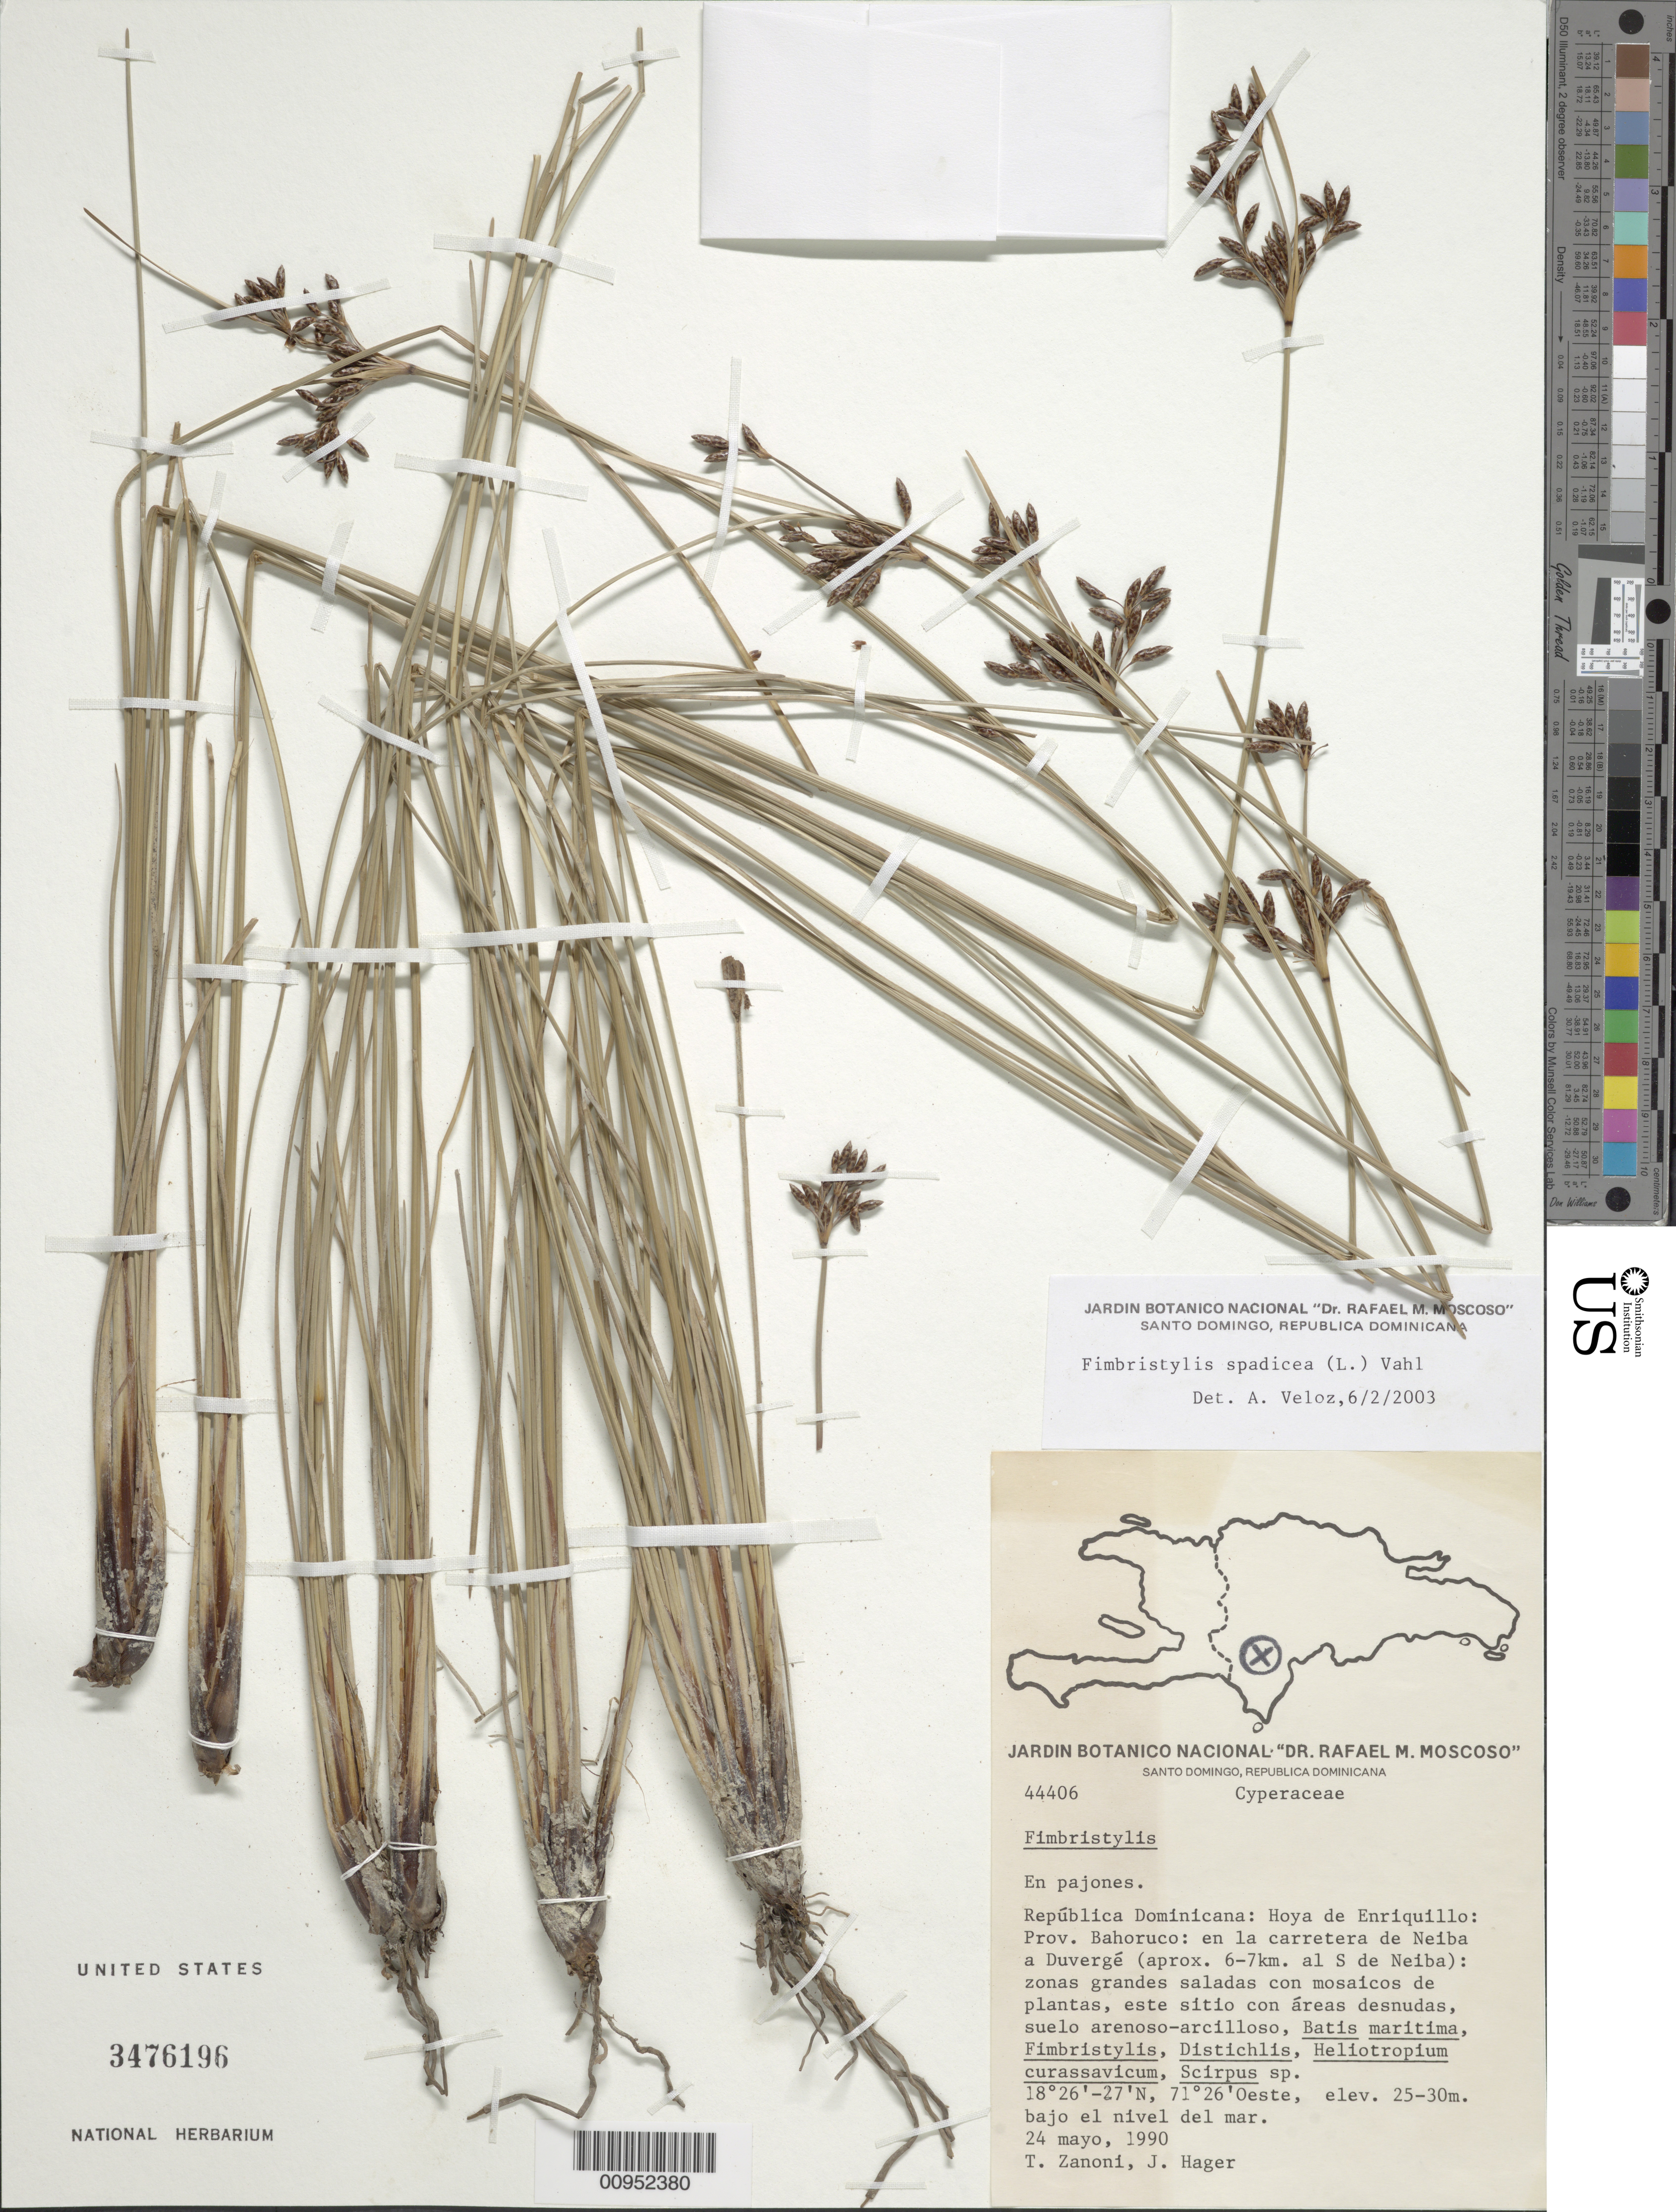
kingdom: Plantae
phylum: Tracheophyta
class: Liliopsida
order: Poales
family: Cyperaceae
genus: Fimbristylis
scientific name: Fimbristylis spadicea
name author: (L.) Vahl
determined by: Veloz, A.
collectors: T. A. Zanoni & J. Hager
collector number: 44406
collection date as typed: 24 May 1990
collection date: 1990-05-24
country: Dominican Republic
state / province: Baoruco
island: Hispaniola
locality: Hoya de Enriquillo, en la carretera de Neiba a Duvergé (aprox. 6-7 km al S de Neiba)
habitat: En pajones, zonas grandes saladas con mosaicos de plantas, este sitio con áreas desnudas, suelo arenoso-arcilloso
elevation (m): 25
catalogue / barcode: US 3476196